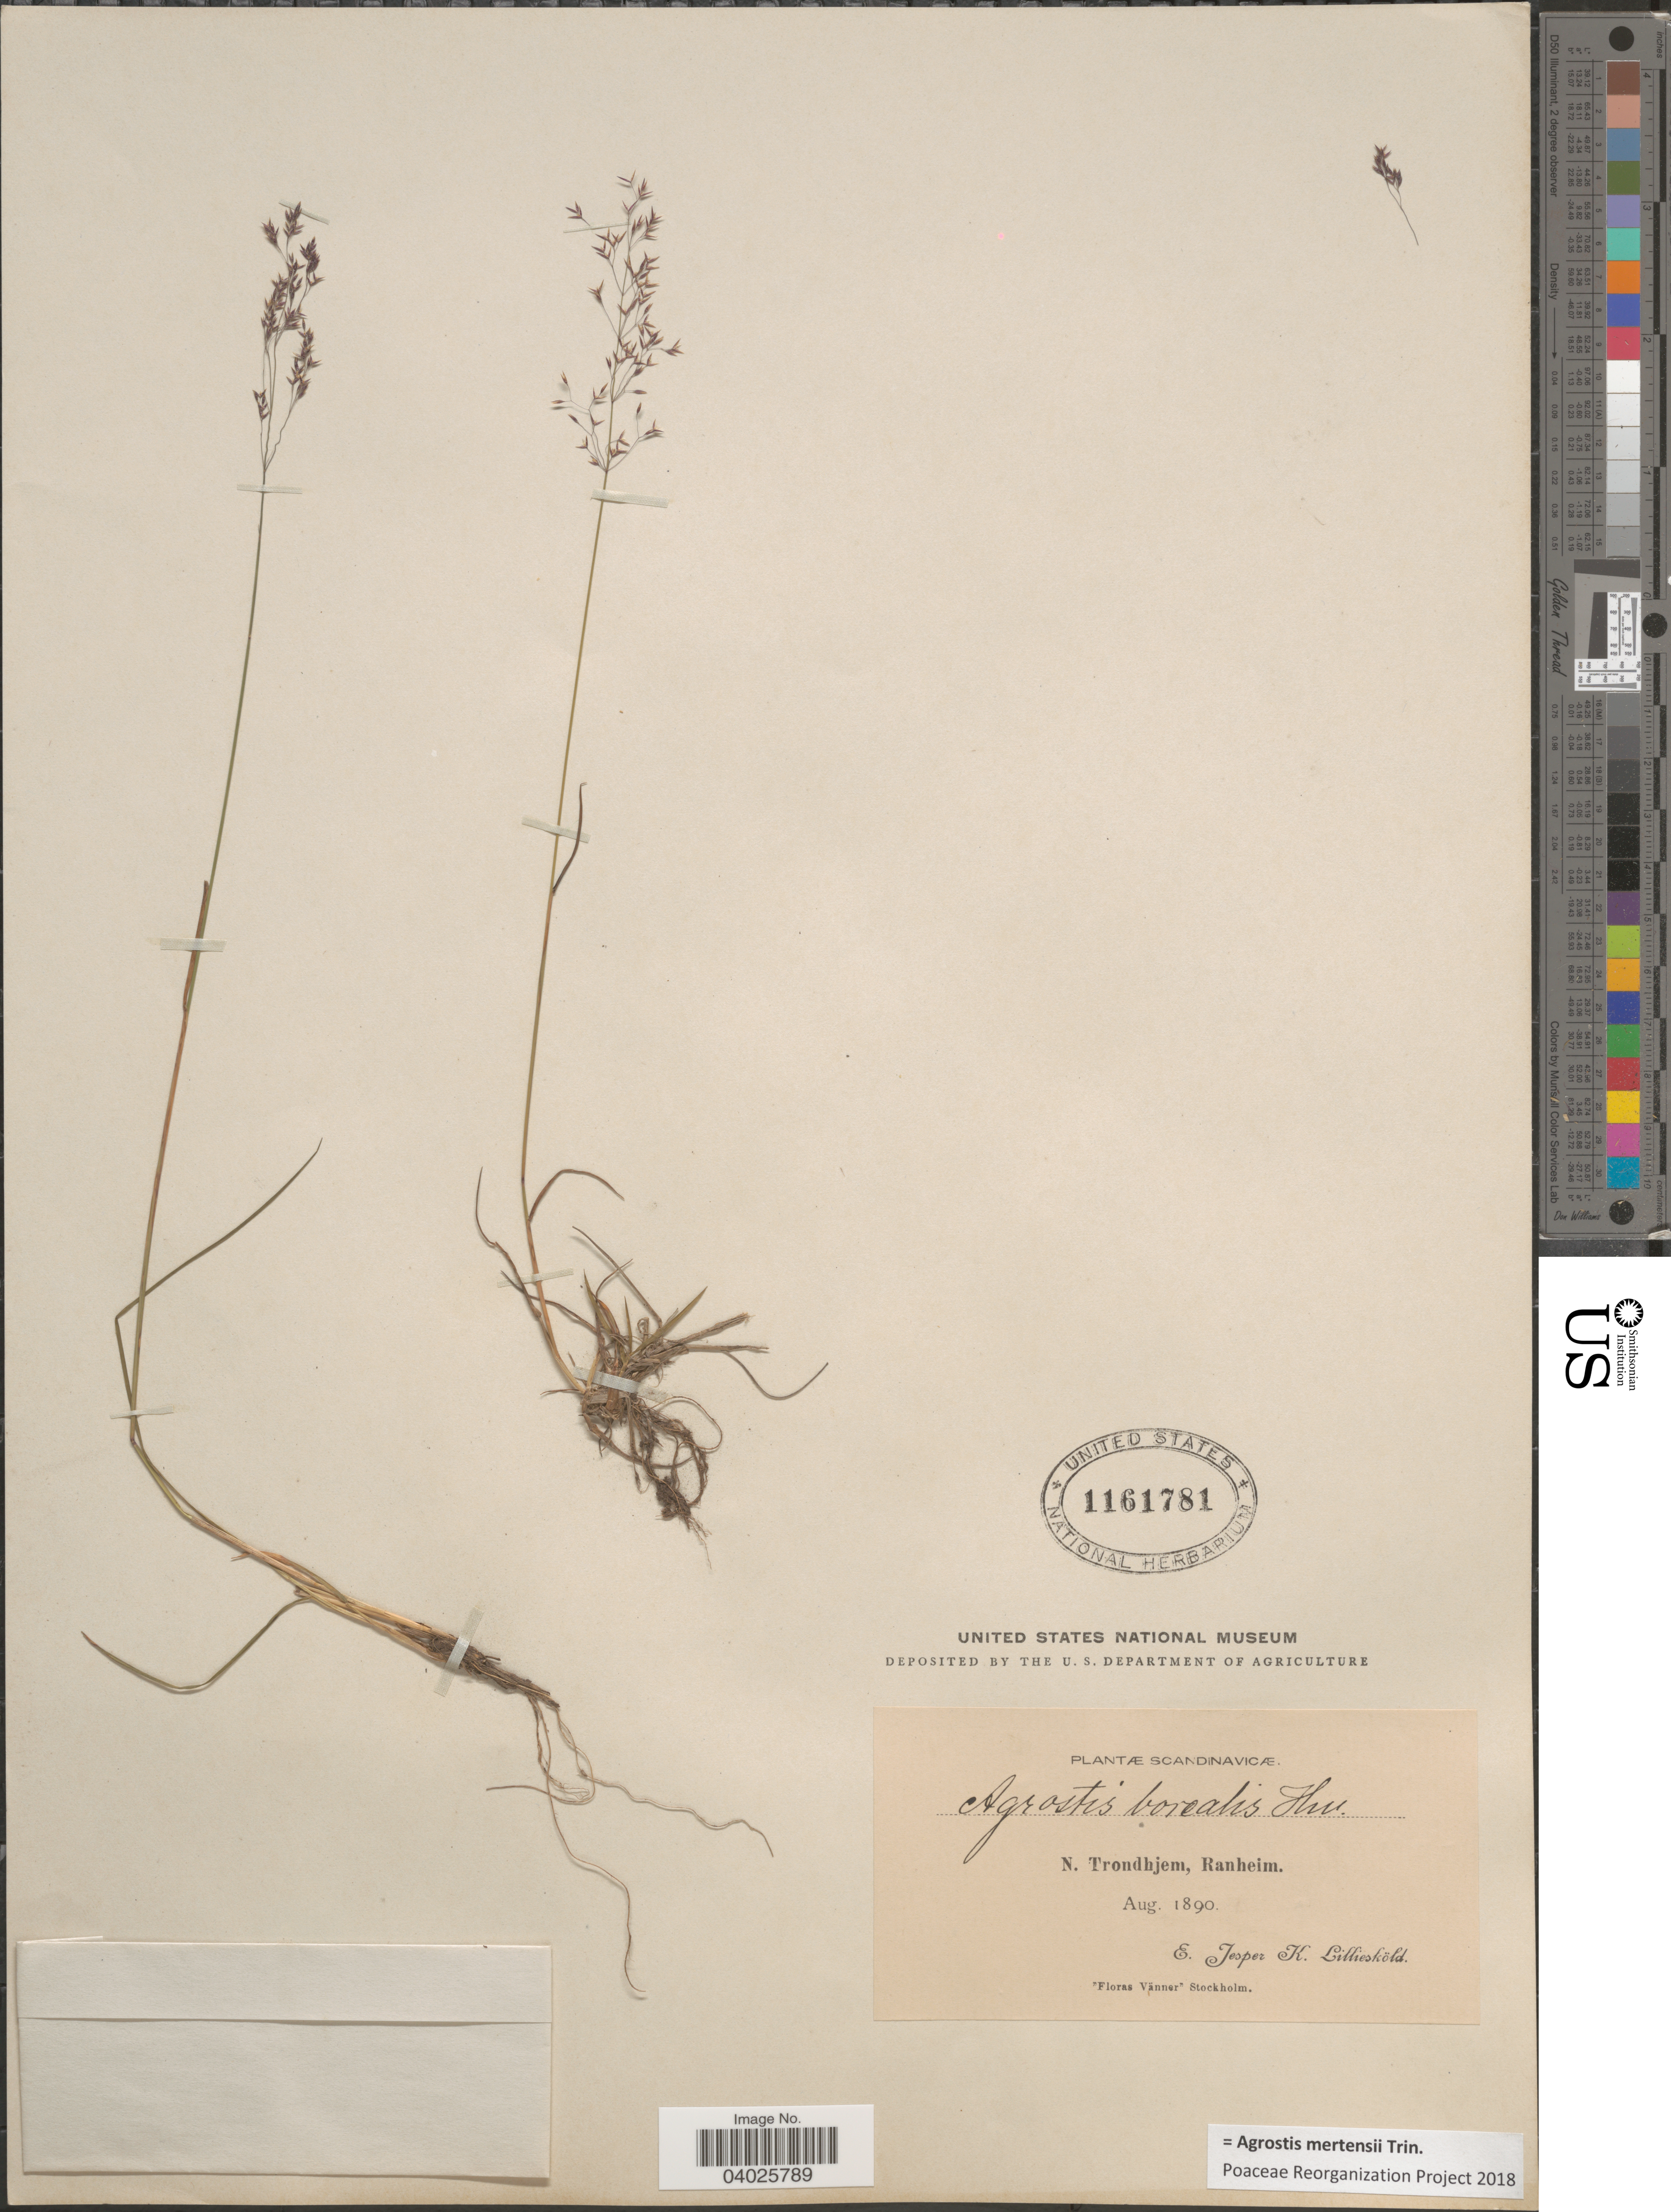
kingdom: Plantae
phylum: Tracheophyta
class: Liliopsida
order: Poales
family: Poaceae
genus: Agrostis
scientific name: Agrostis mertensii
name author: Trin.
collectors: J. Lillieskold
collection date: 1890-08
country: Norway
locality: Scandinavicæ. N. Trondhjem, Ranheim.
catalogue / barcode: US 1161781